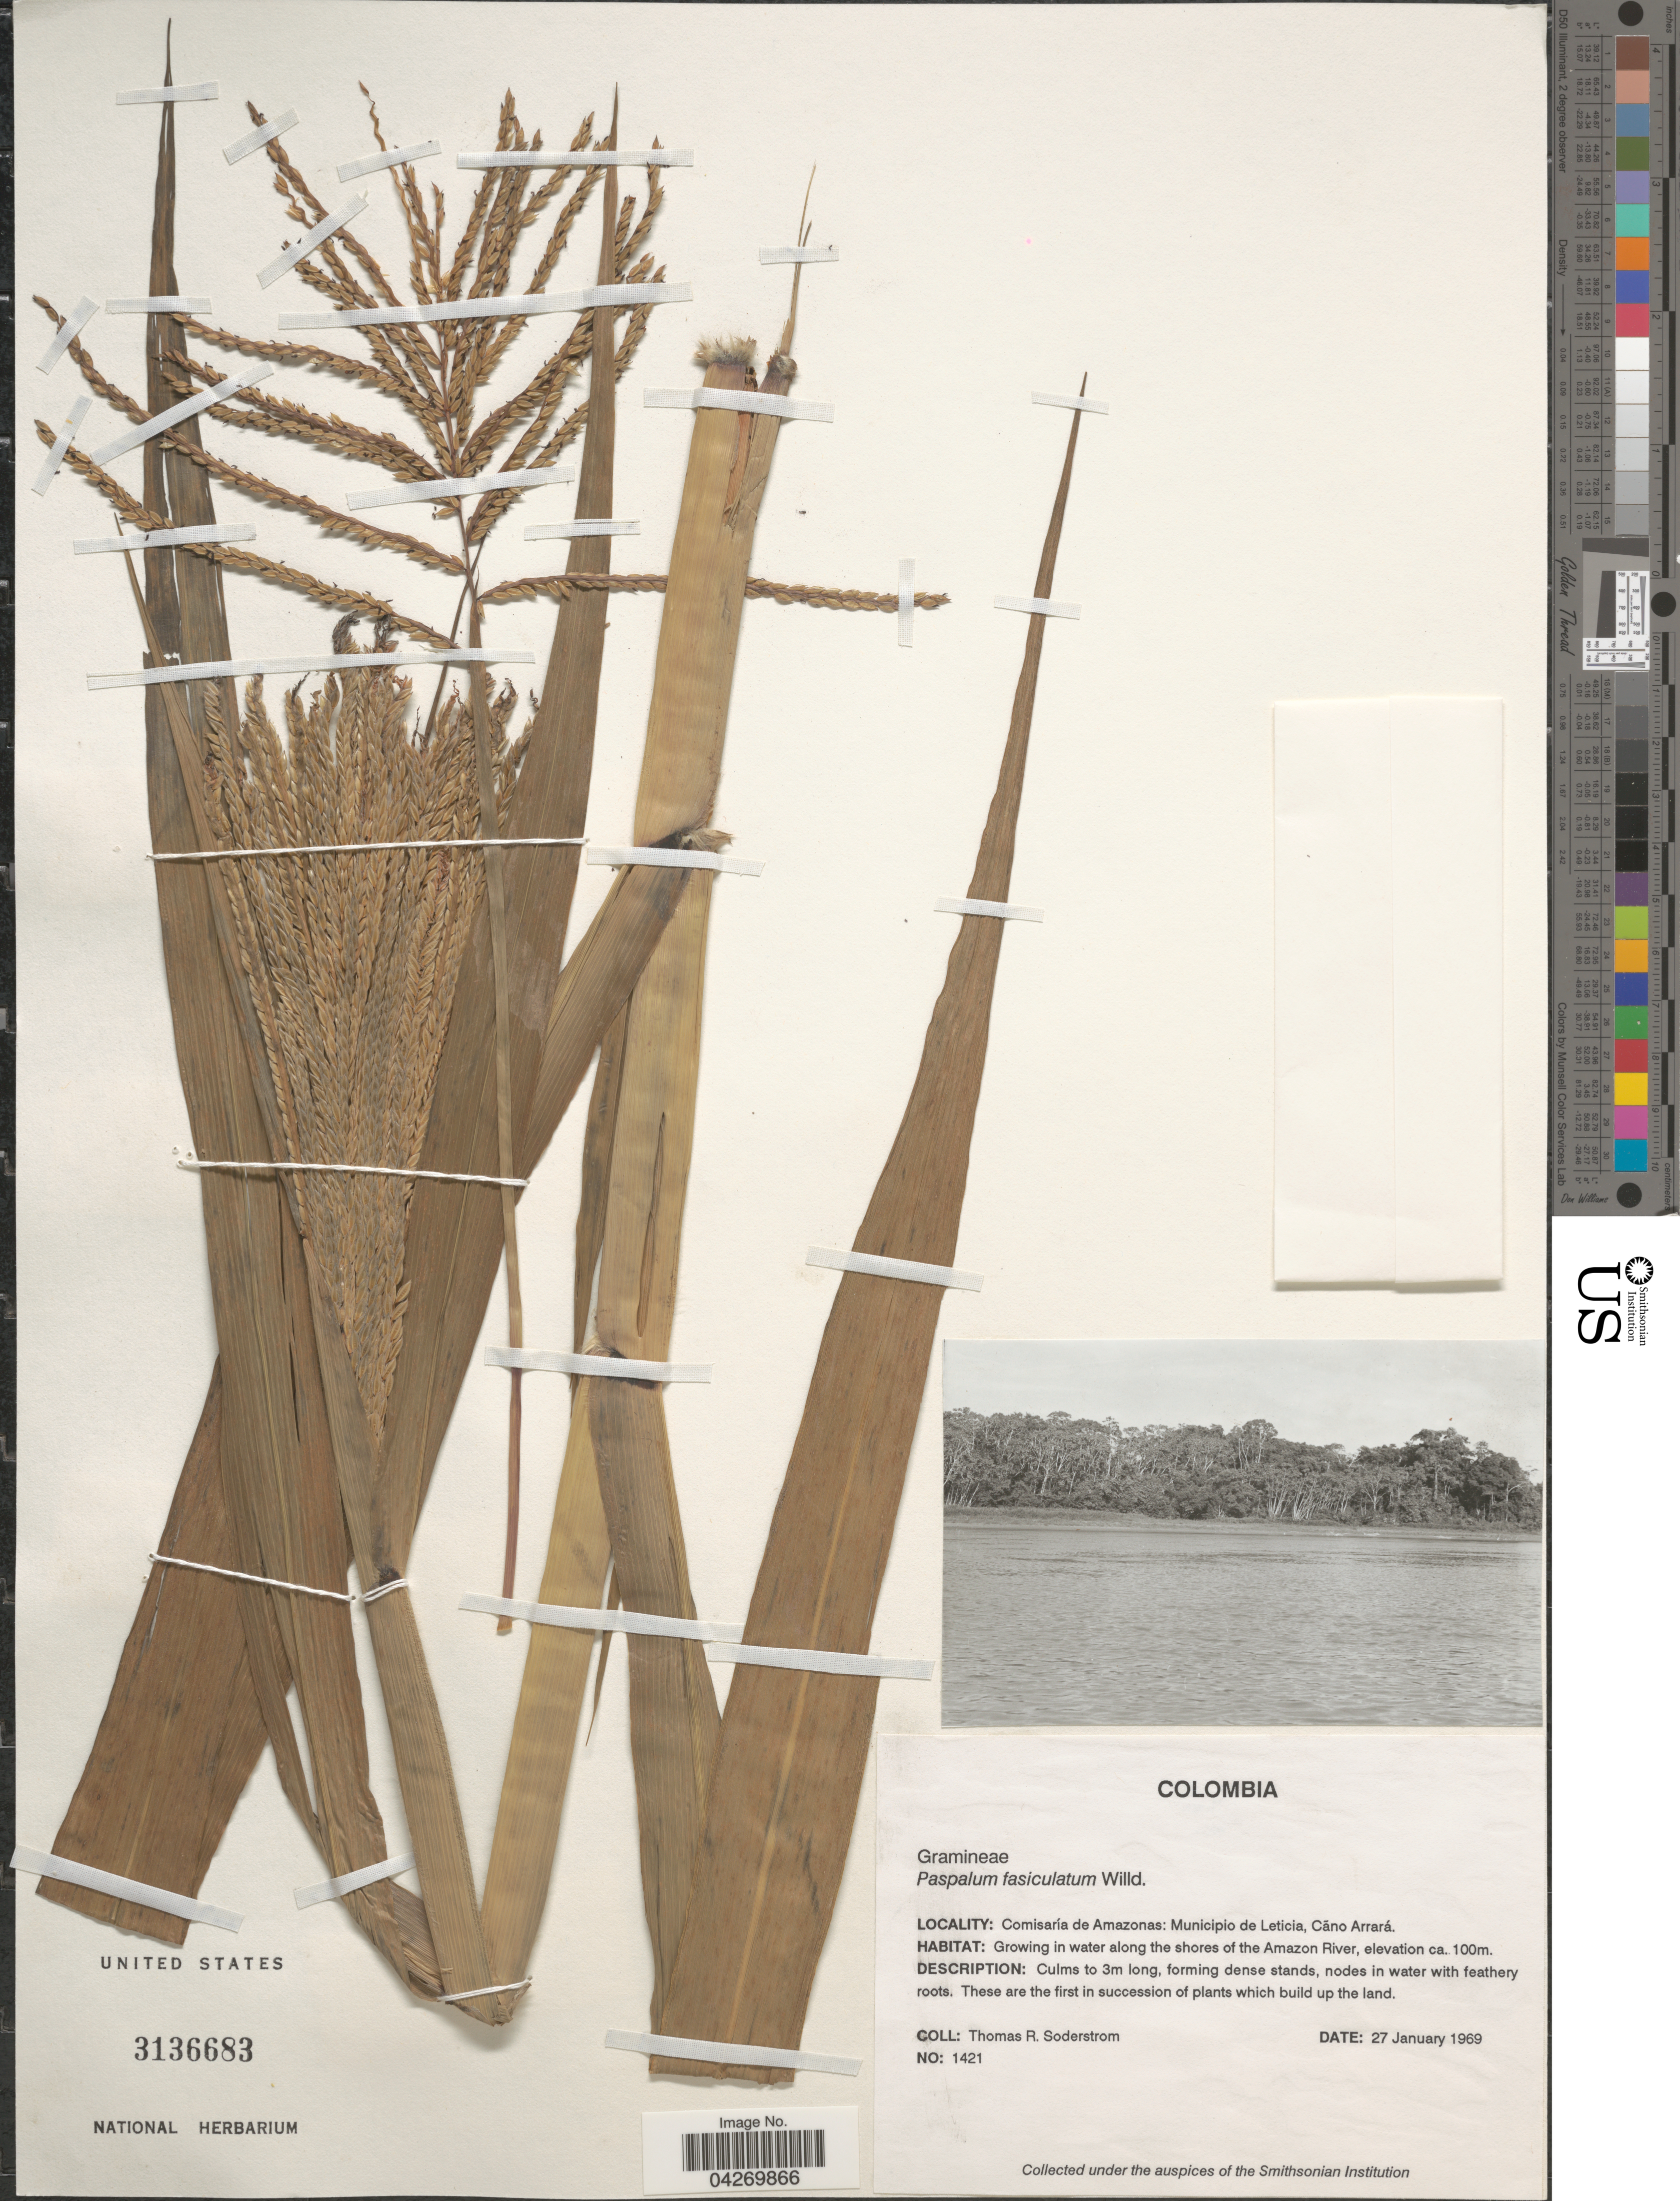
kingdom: Plantae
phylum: Tracheophyta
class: Liliopsida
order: Poales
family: Poaceae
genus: Paspalum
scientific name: Paspalum fasciculatum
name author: Willd. ex Flüggé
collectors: T. R. Soderstrom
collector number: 1421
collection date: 1969-01-27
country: Colombia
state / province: Amazônas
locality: Comisaría de Amazonas: Municipio de Leticia, Caño Arrará. In water along the shores of the Amazon River.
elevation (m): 100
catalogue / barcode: US 3136683